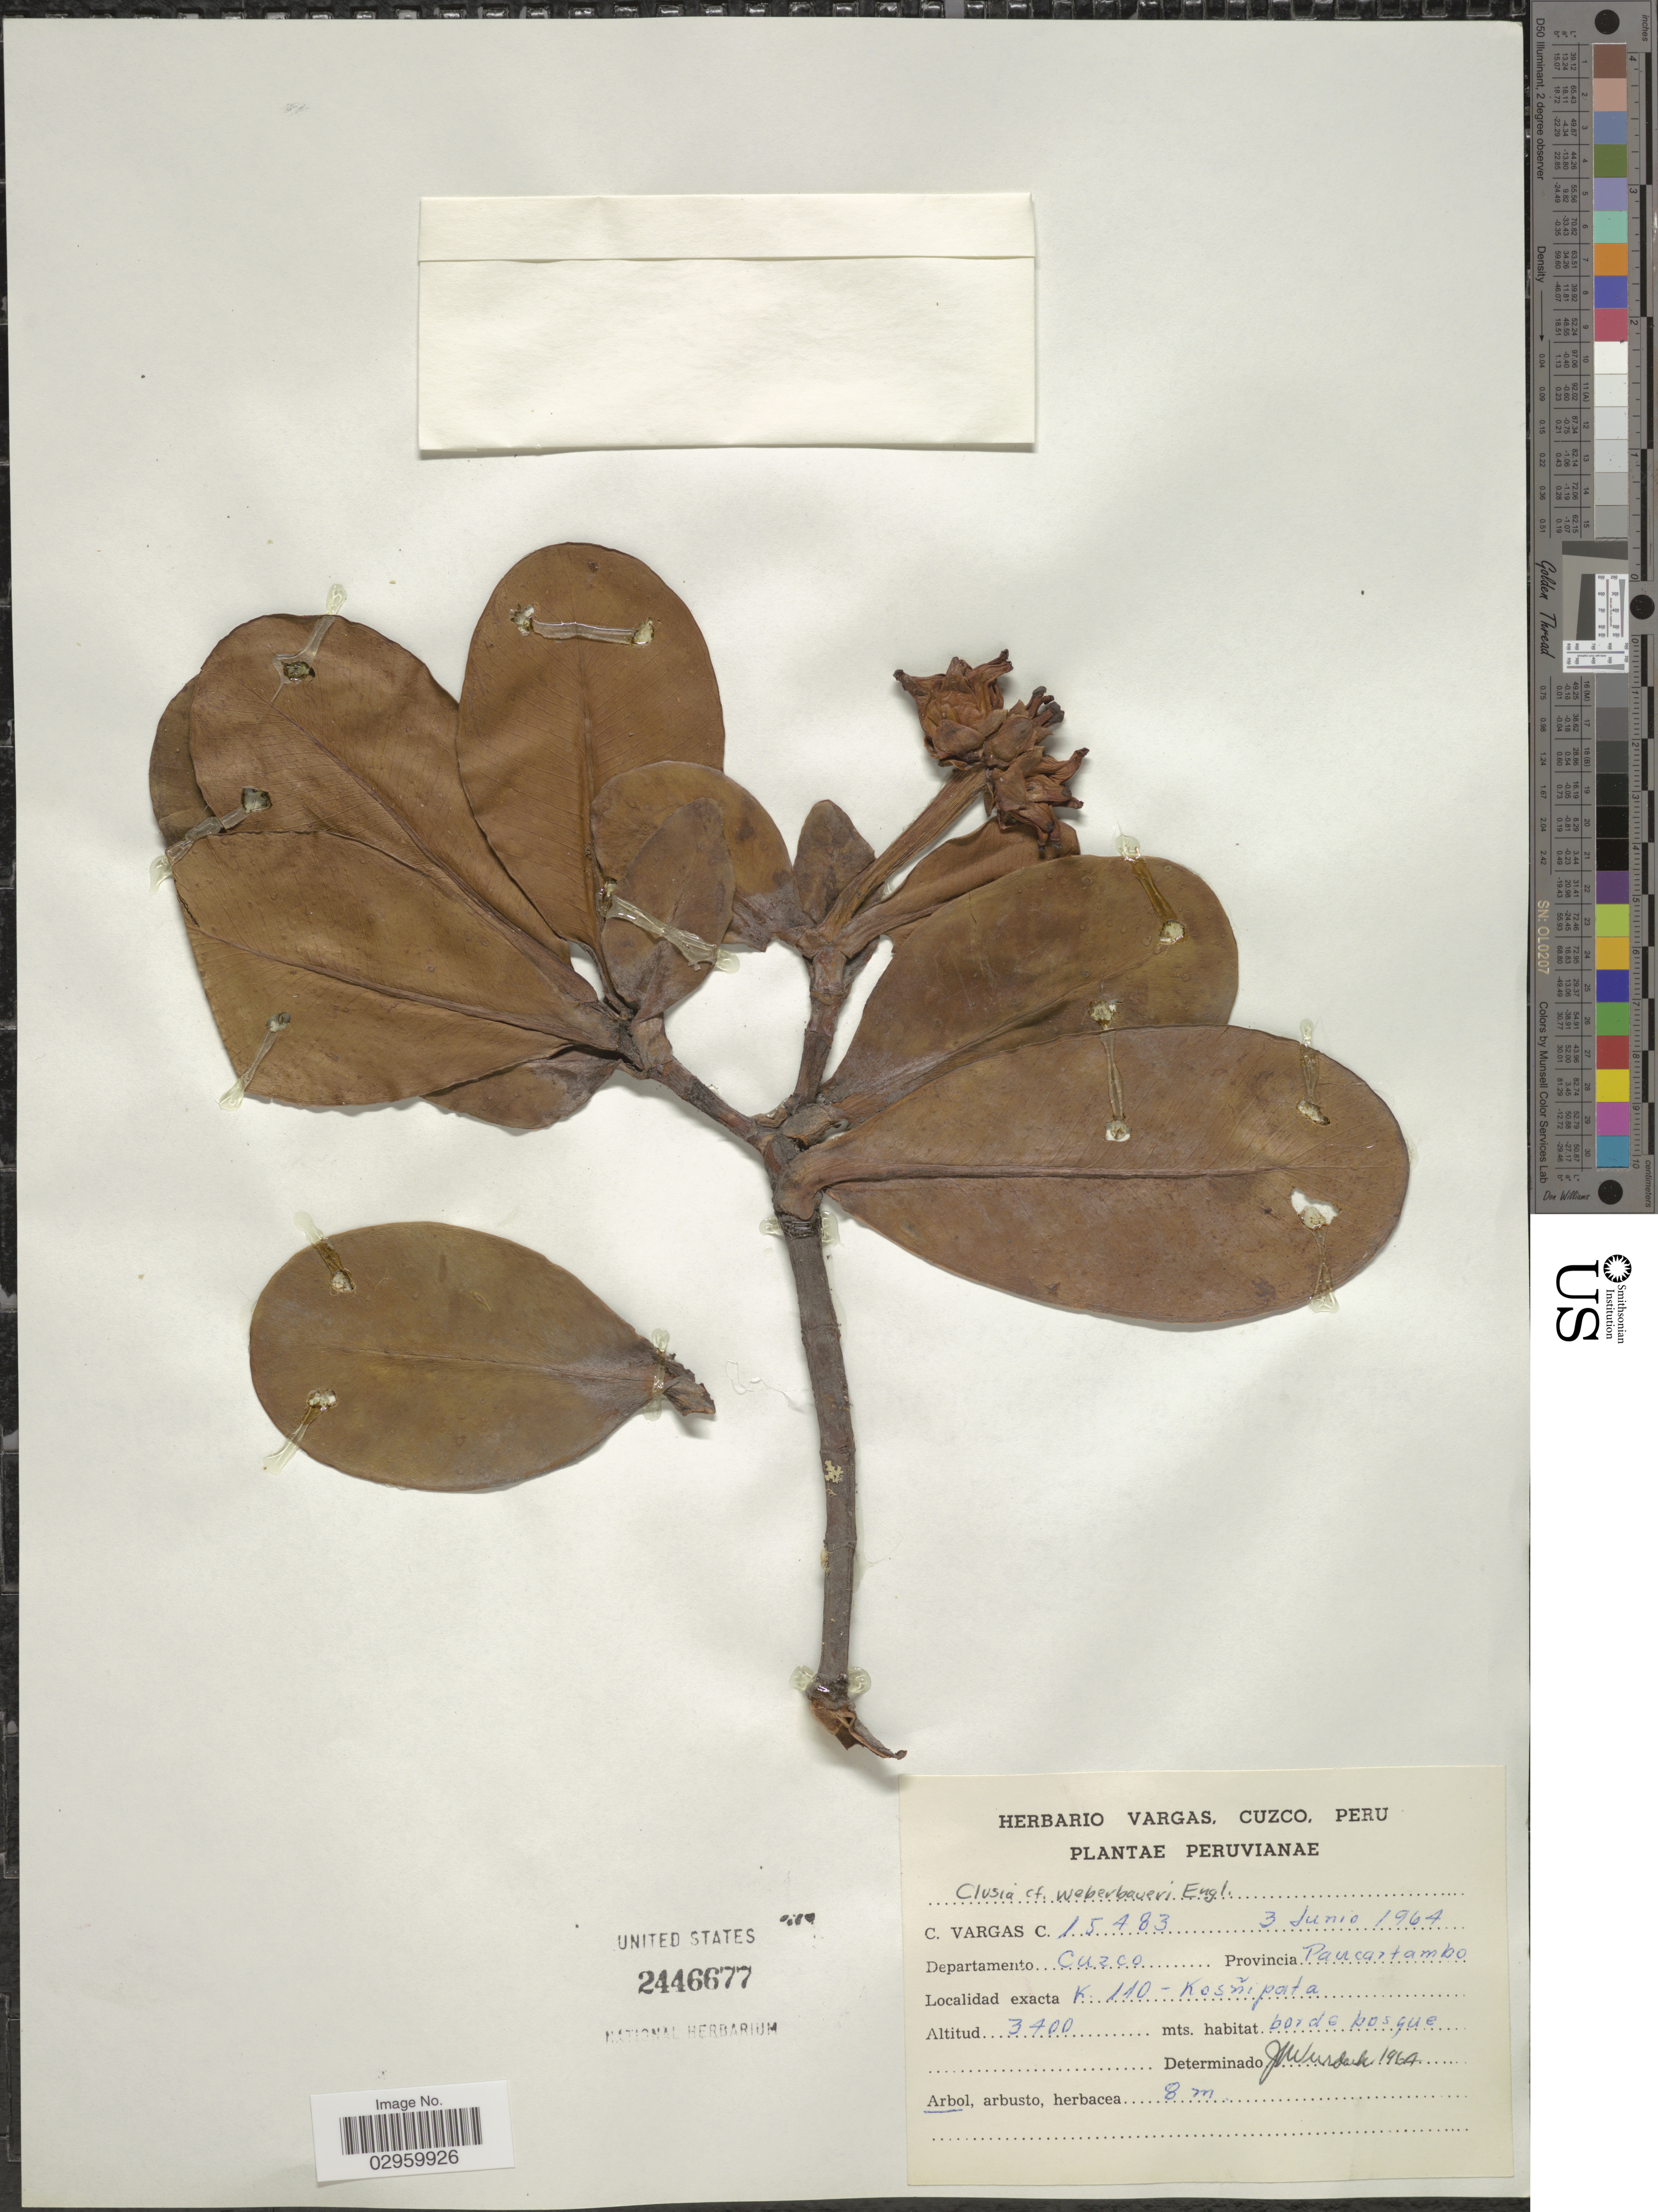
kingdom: Plantae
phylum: Tracheophyta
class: Magnoliopsida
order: Malpighiales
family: Clusiaceae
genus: Clusia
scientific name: Clusia weberbaueri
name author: Engl.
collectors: C. Vargas Calderón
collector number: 15483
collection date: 1964-06-03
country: Peru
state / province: Cusco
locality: Departamento Cuzco, Provincia Paucartambo, K. 110-Kosñipata.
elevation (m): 3400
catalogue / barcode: US 2446677